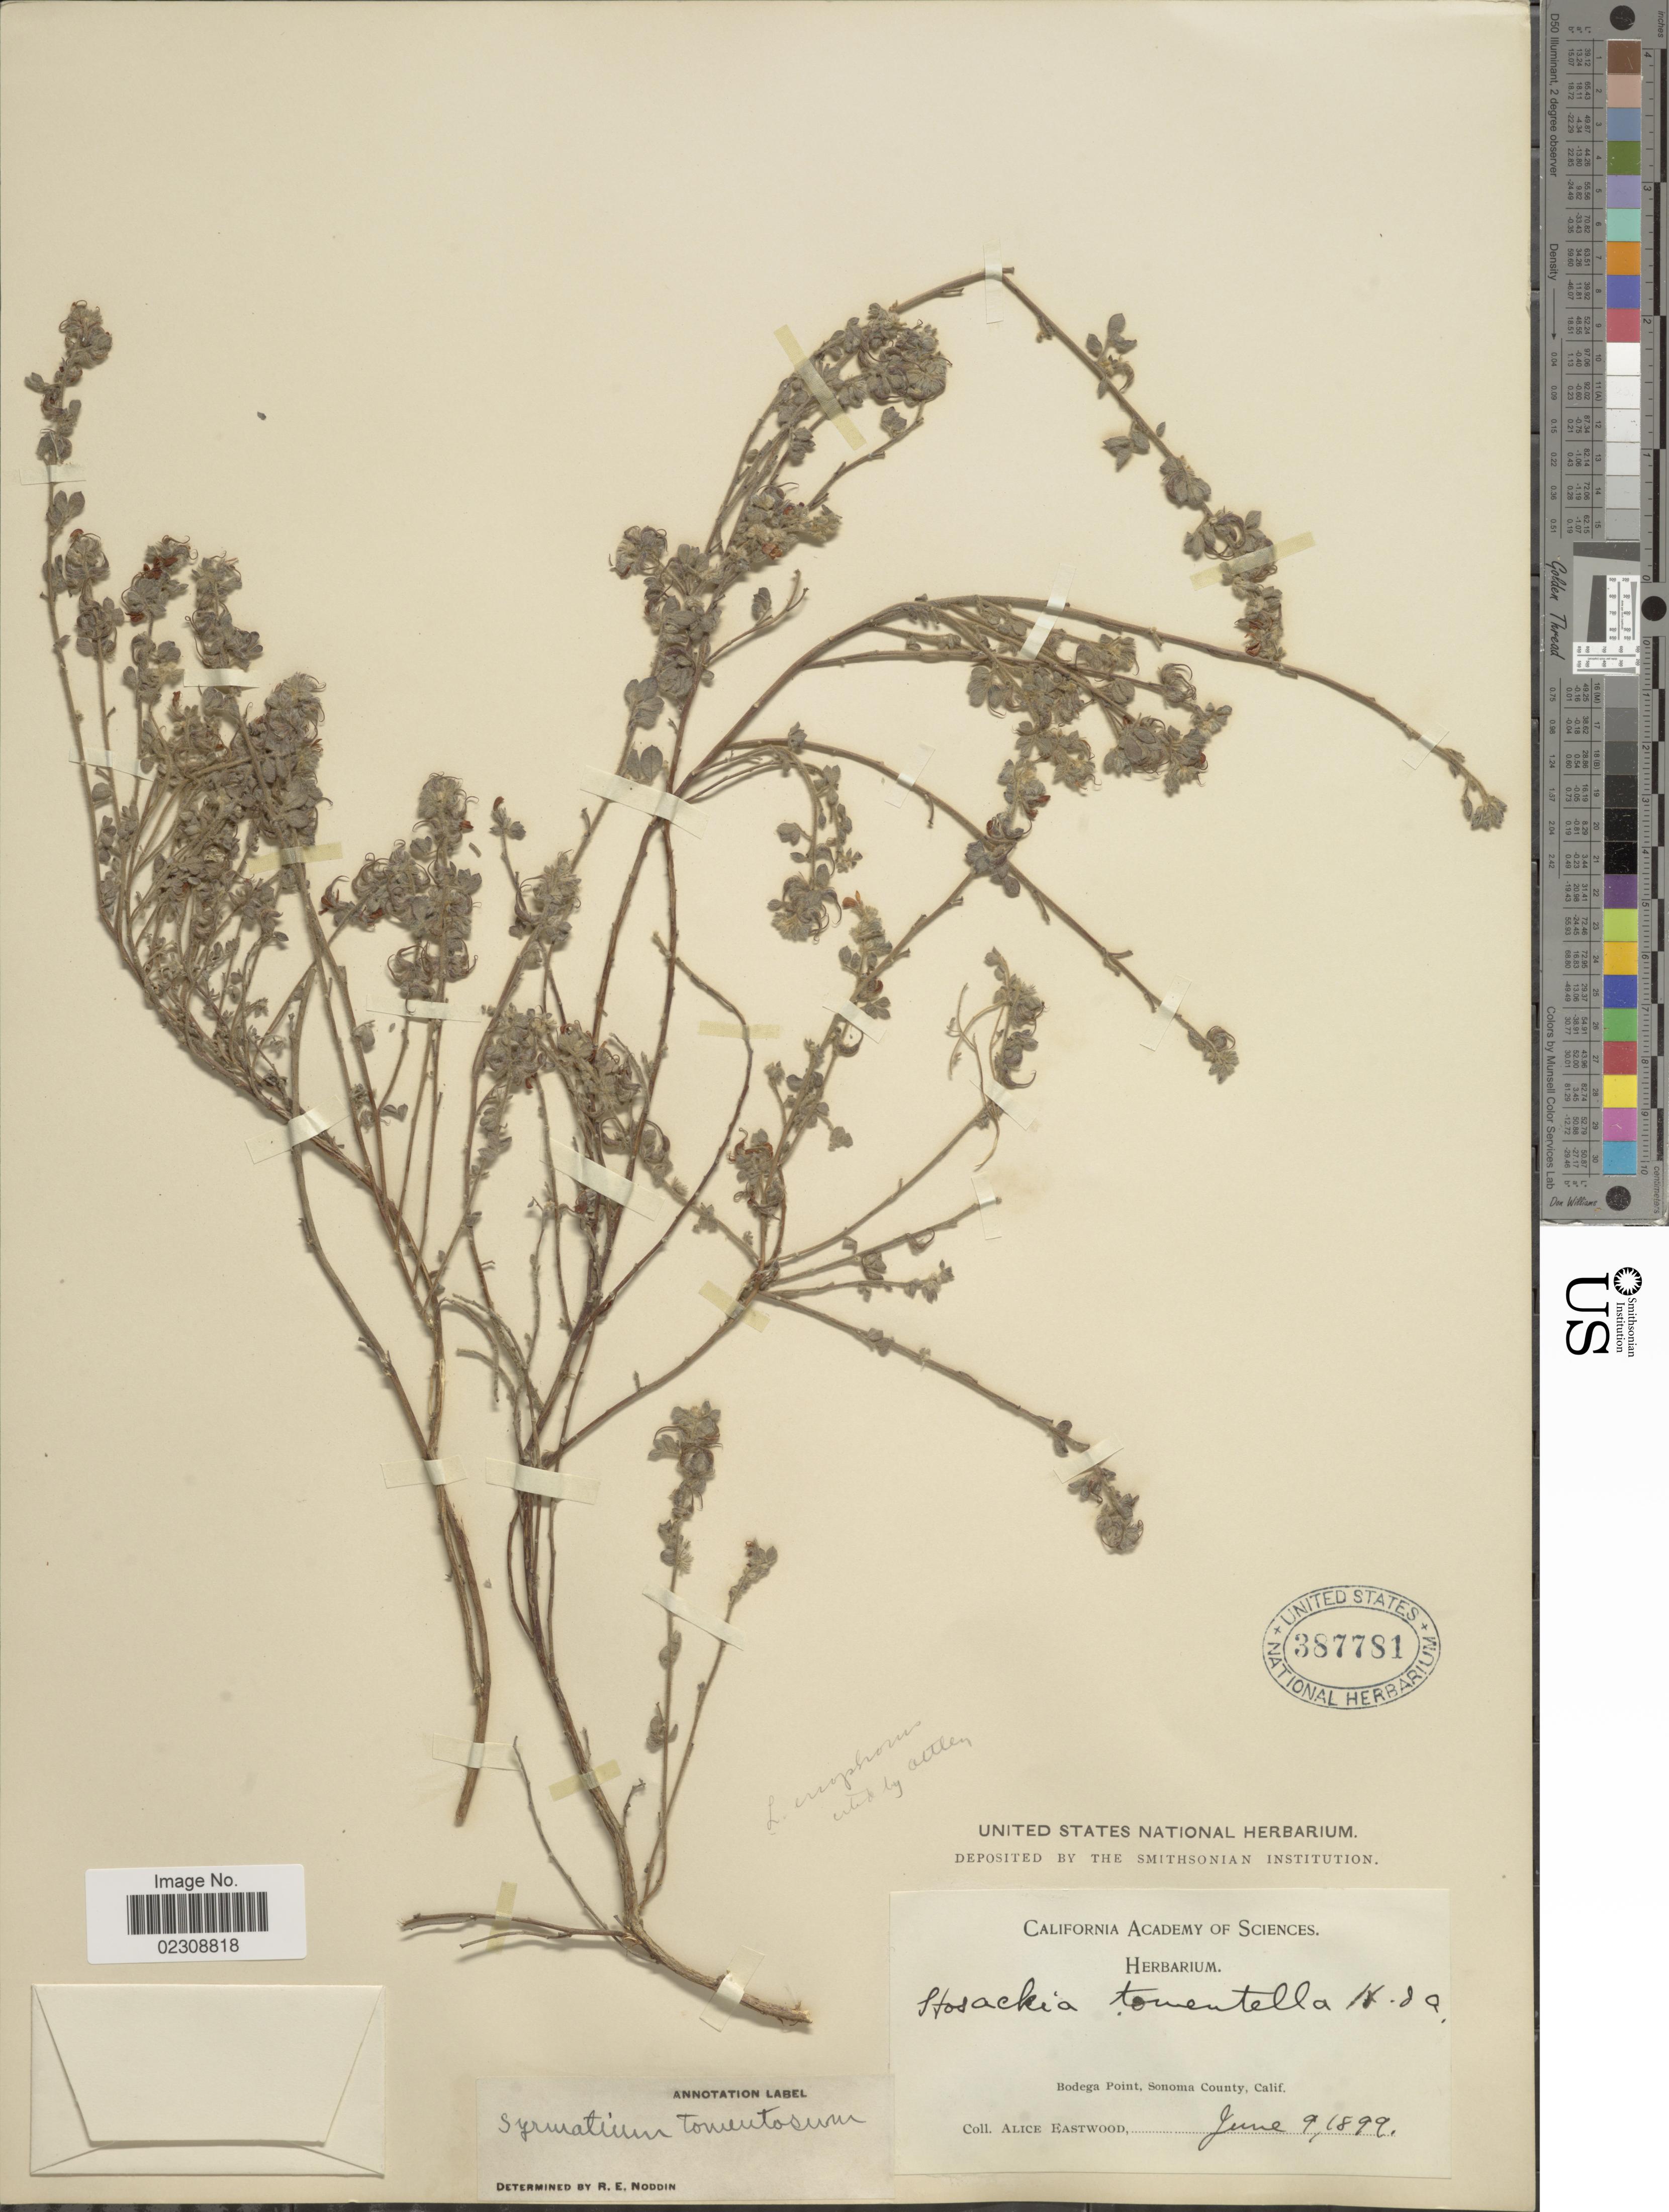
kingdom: Plantae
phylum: Tracheophyta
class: Magnoliopsida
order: Fabales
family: Fabaceae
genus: Syrmatium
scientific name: Syrmatium tomentosum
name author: (Hook. & Arn.) Vogel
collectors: A. Eastwood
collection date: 1899-06-09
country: United States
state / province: California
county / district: Sonoma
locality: Bodega Point, Sonoma County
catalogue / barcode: US 387781